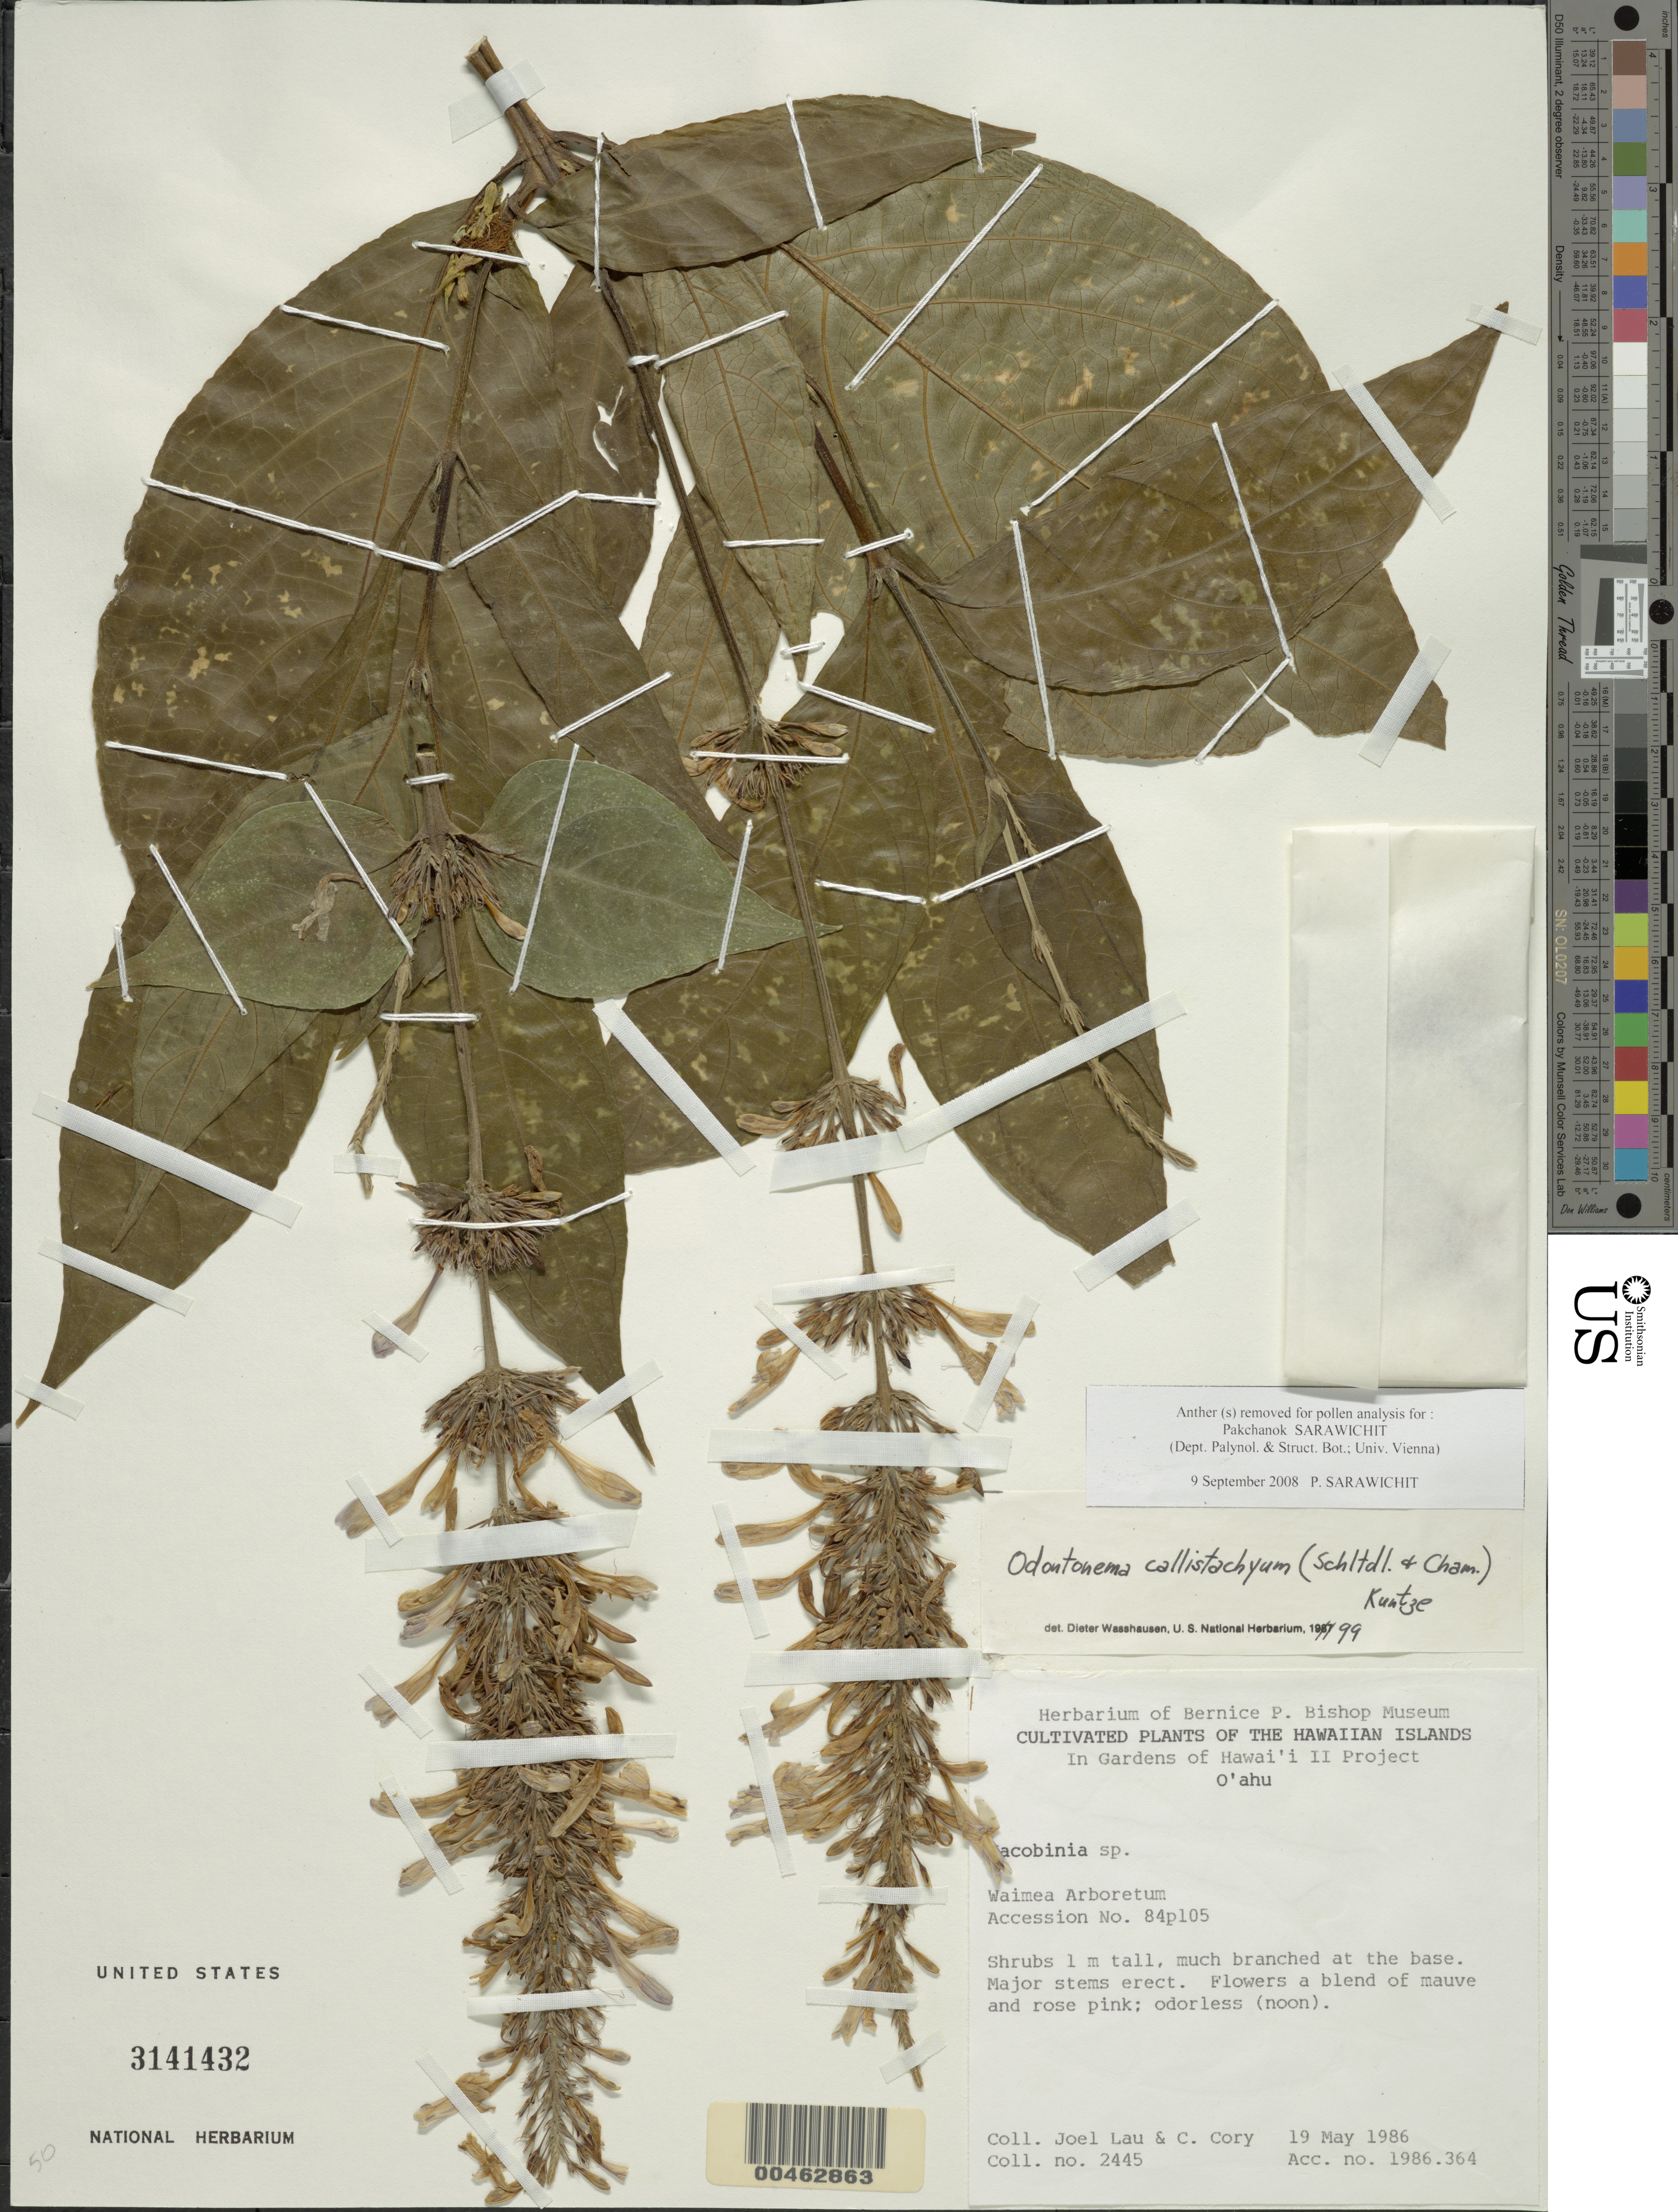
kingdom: Plantae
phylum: Tracheophyta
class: Magnoliopsida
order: Lamiales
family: Acanthaceae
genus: Odontonema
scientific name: Odontonema tubaeforme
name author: (Bertol.) Kuntze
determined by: Wasshausen, Dieter C., (BOT), Smithsonian Institution - National Museum of Natural History (UNITED STATES)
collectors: J. Lau & C. Cory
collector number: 2445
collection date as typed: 19 May 1986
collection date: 1986-05-19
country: United States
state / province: Hawaii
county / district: Kauai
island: Kaua'i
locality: Waimea Arboretum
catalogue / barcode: US 3141432